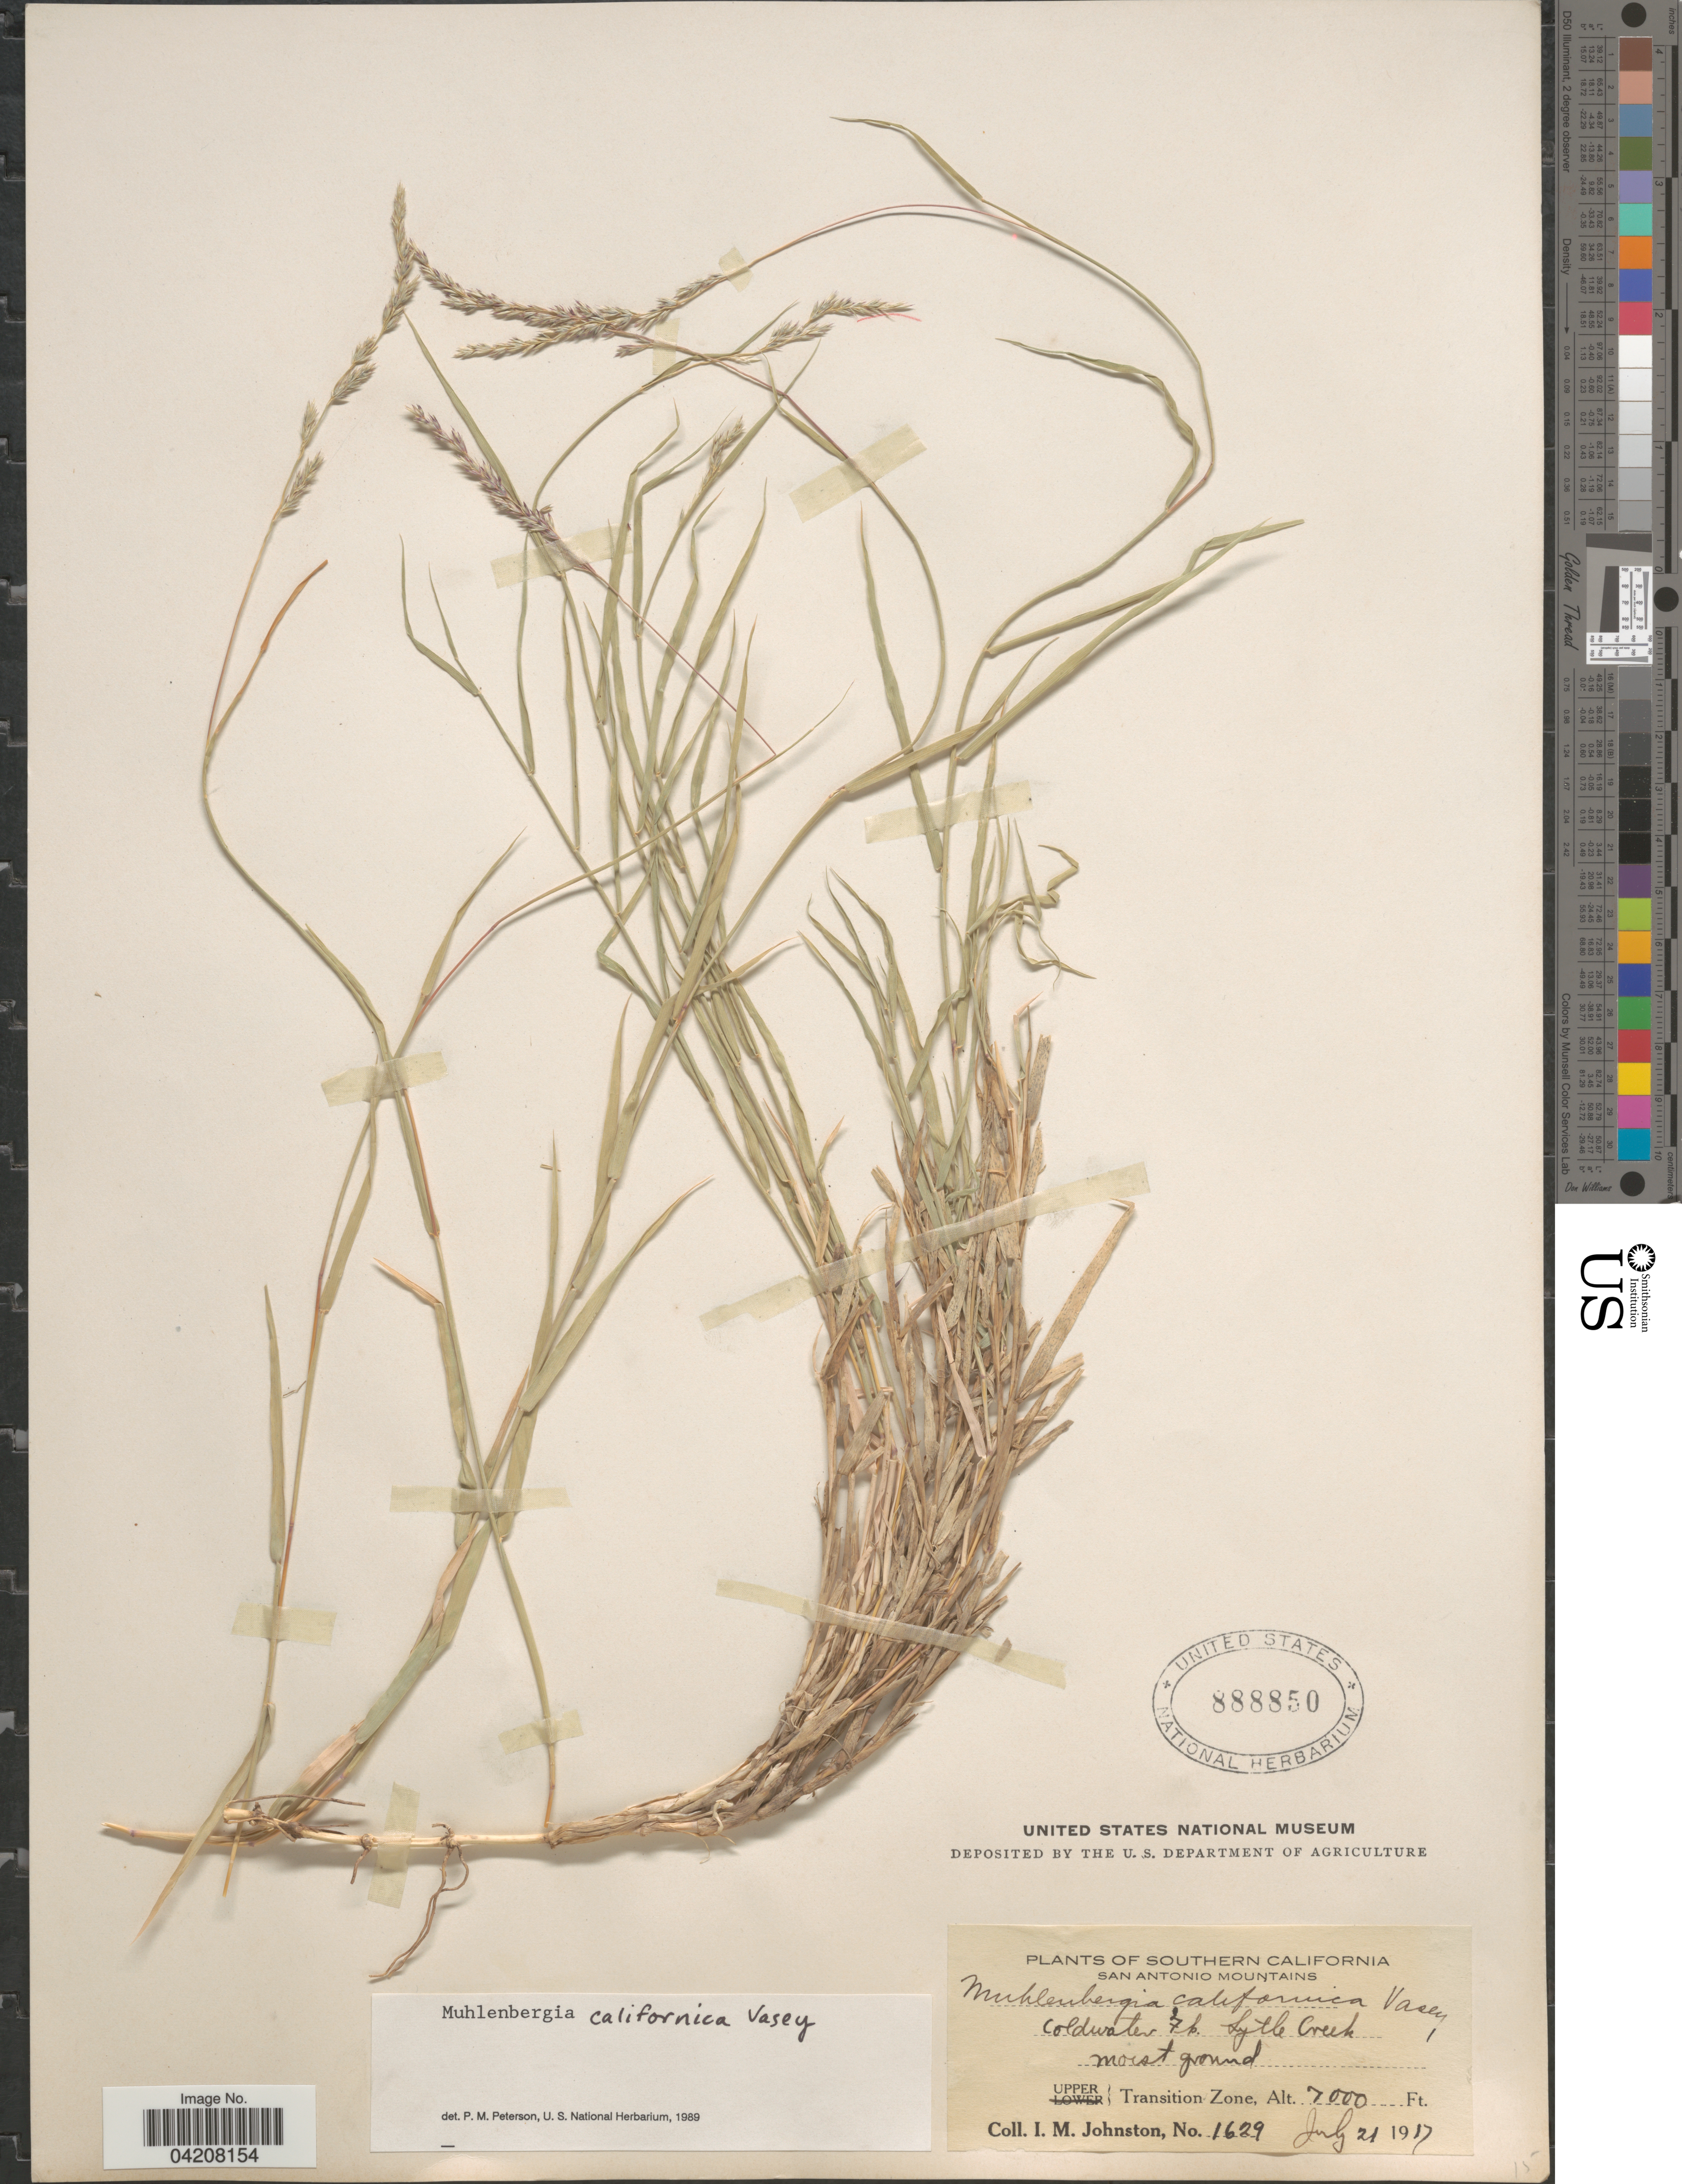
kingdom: Plantae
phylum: Tracheophyta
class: Liliopsida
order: Poales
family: Poaceae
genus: Muhlenbergia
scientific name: Muhlenbergia californica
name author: Vasey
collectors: I.M. Johnston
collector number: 1629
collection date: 1917-07-21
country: United States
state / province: California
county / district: Los Angeles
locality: Southern California. San Antonio Mountains. Coldwater 7b. Lytle Creek. Upper Transition Zone.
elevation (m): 2134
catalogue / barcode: US 888850